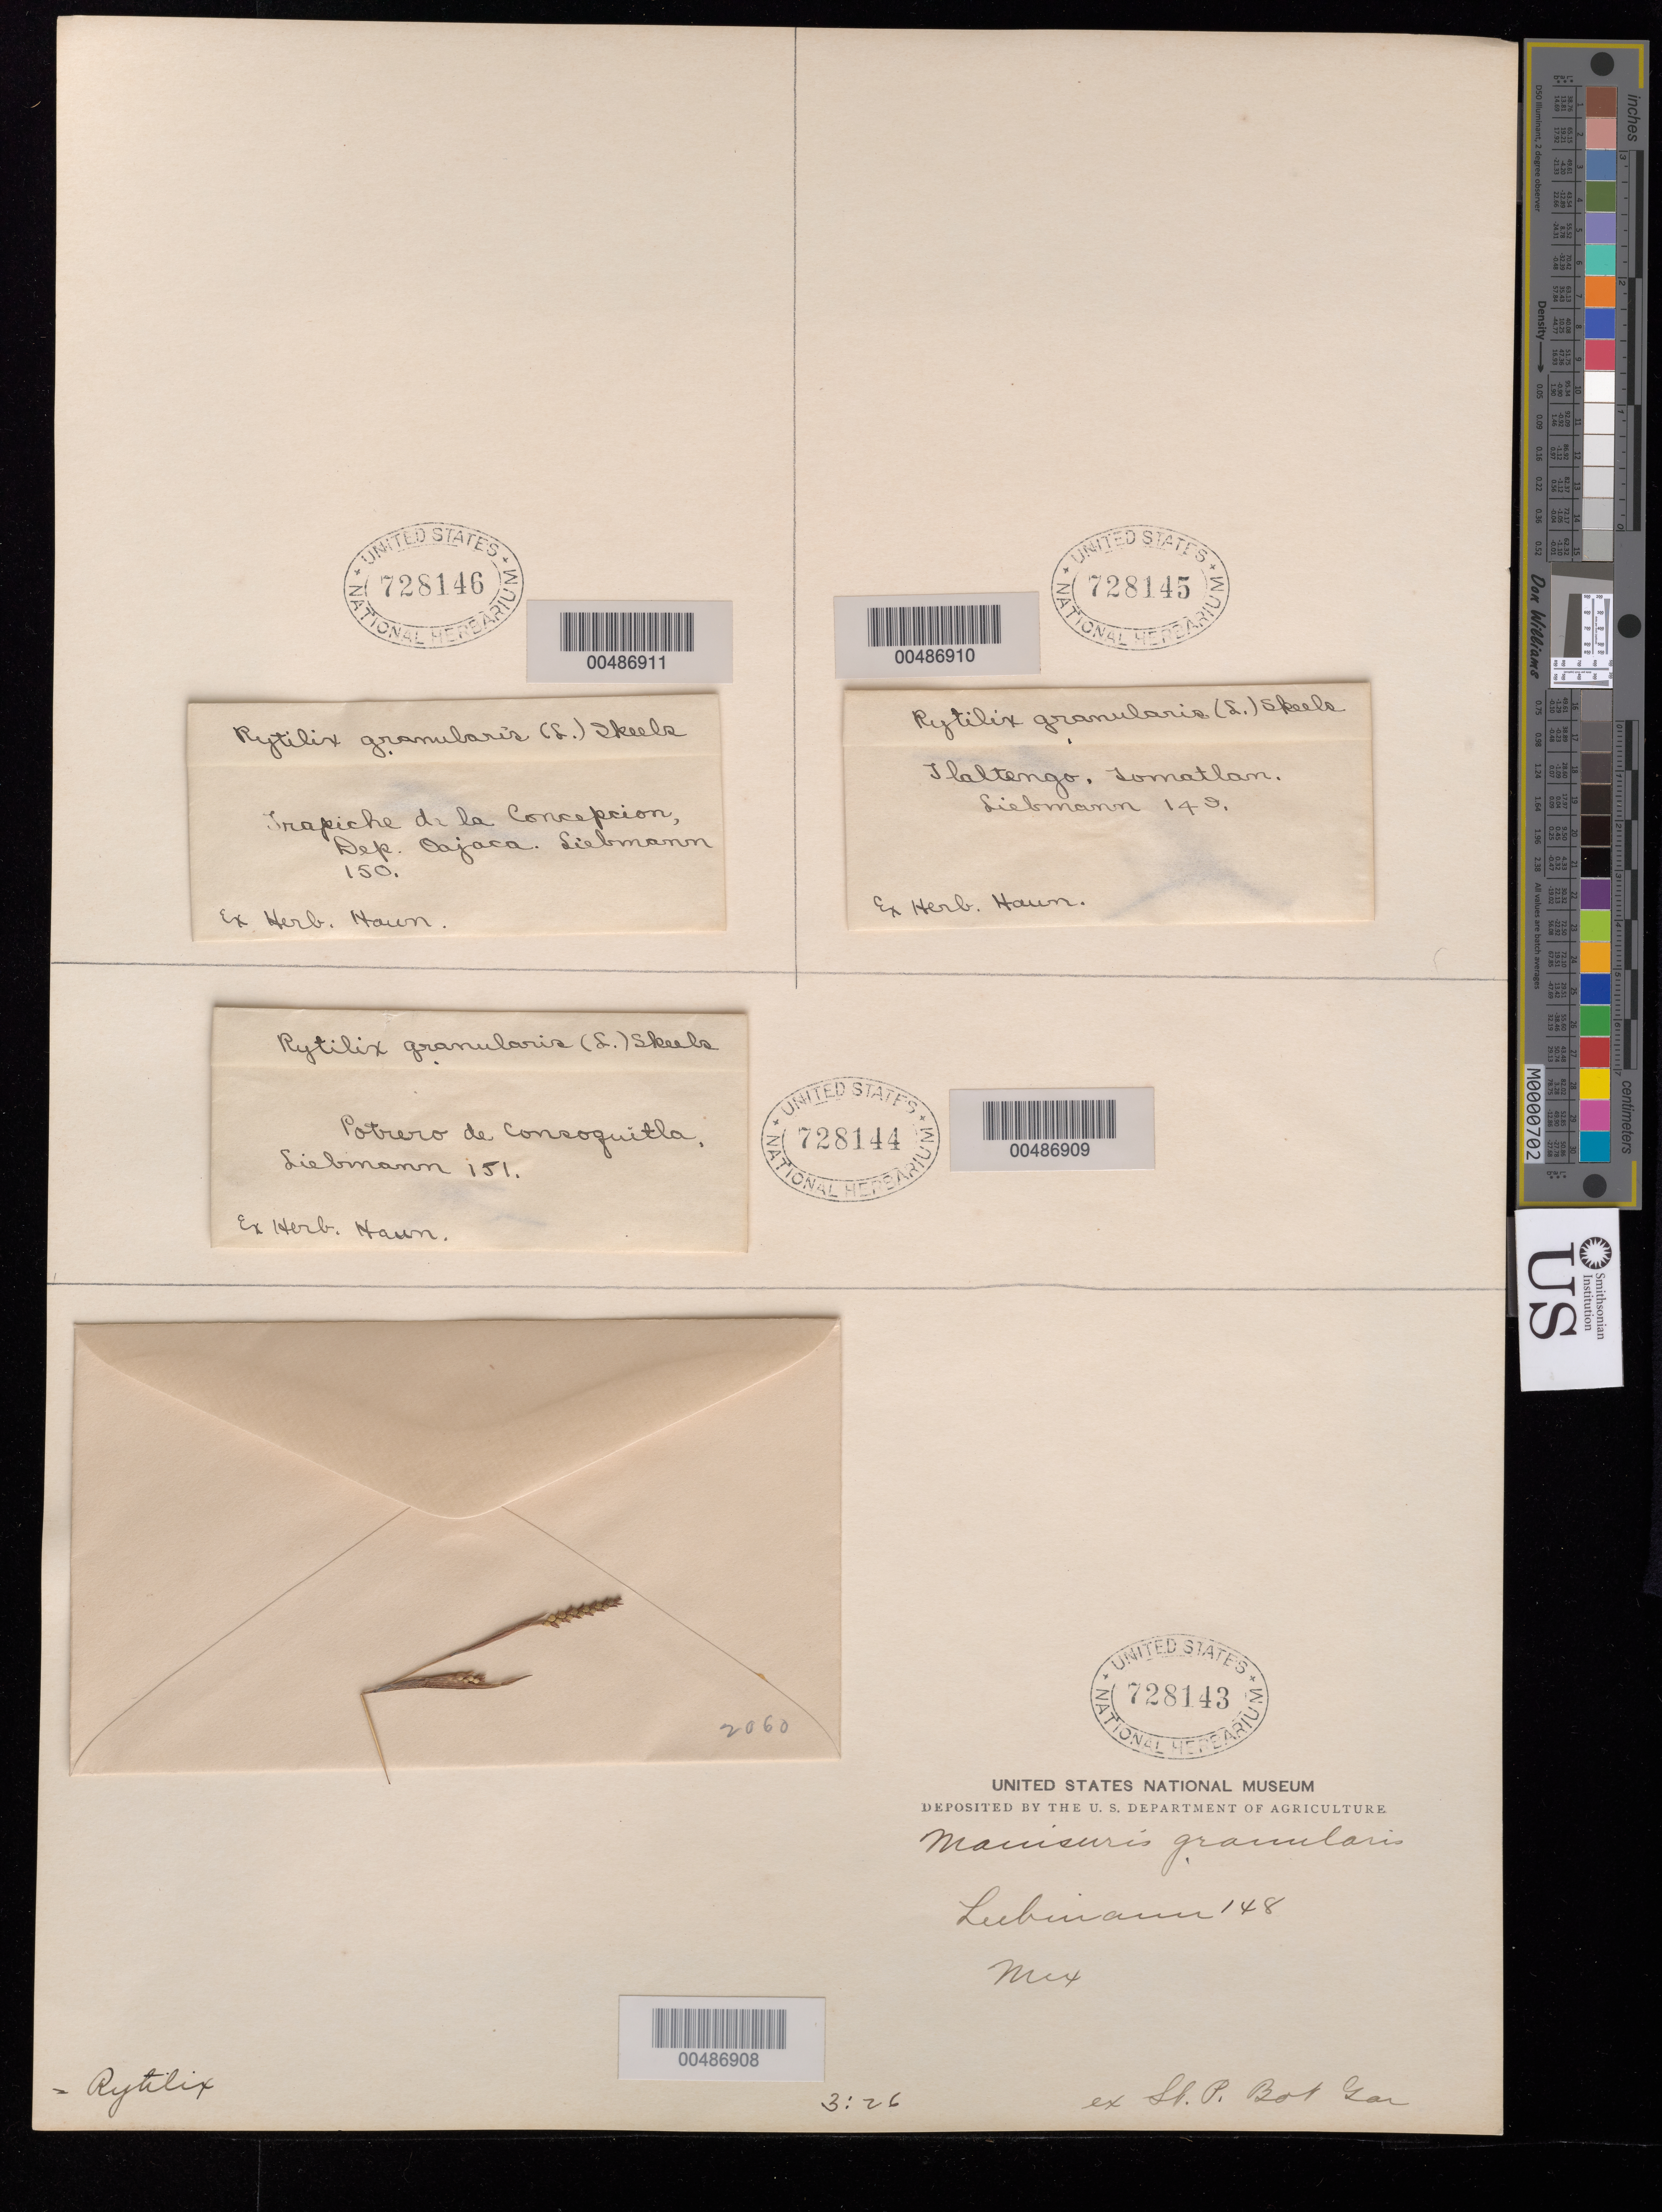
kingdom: Plantae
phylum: Tracheophyta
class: Liliopsida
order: Poales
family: Poaceae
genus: Hackelochloa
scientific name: Hackelochloa granularis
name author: (L.) Kuntze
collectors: F. M. Liebmann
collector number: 148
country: Mexico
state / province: Jalisco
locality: San Ramon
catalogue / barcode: US 728143